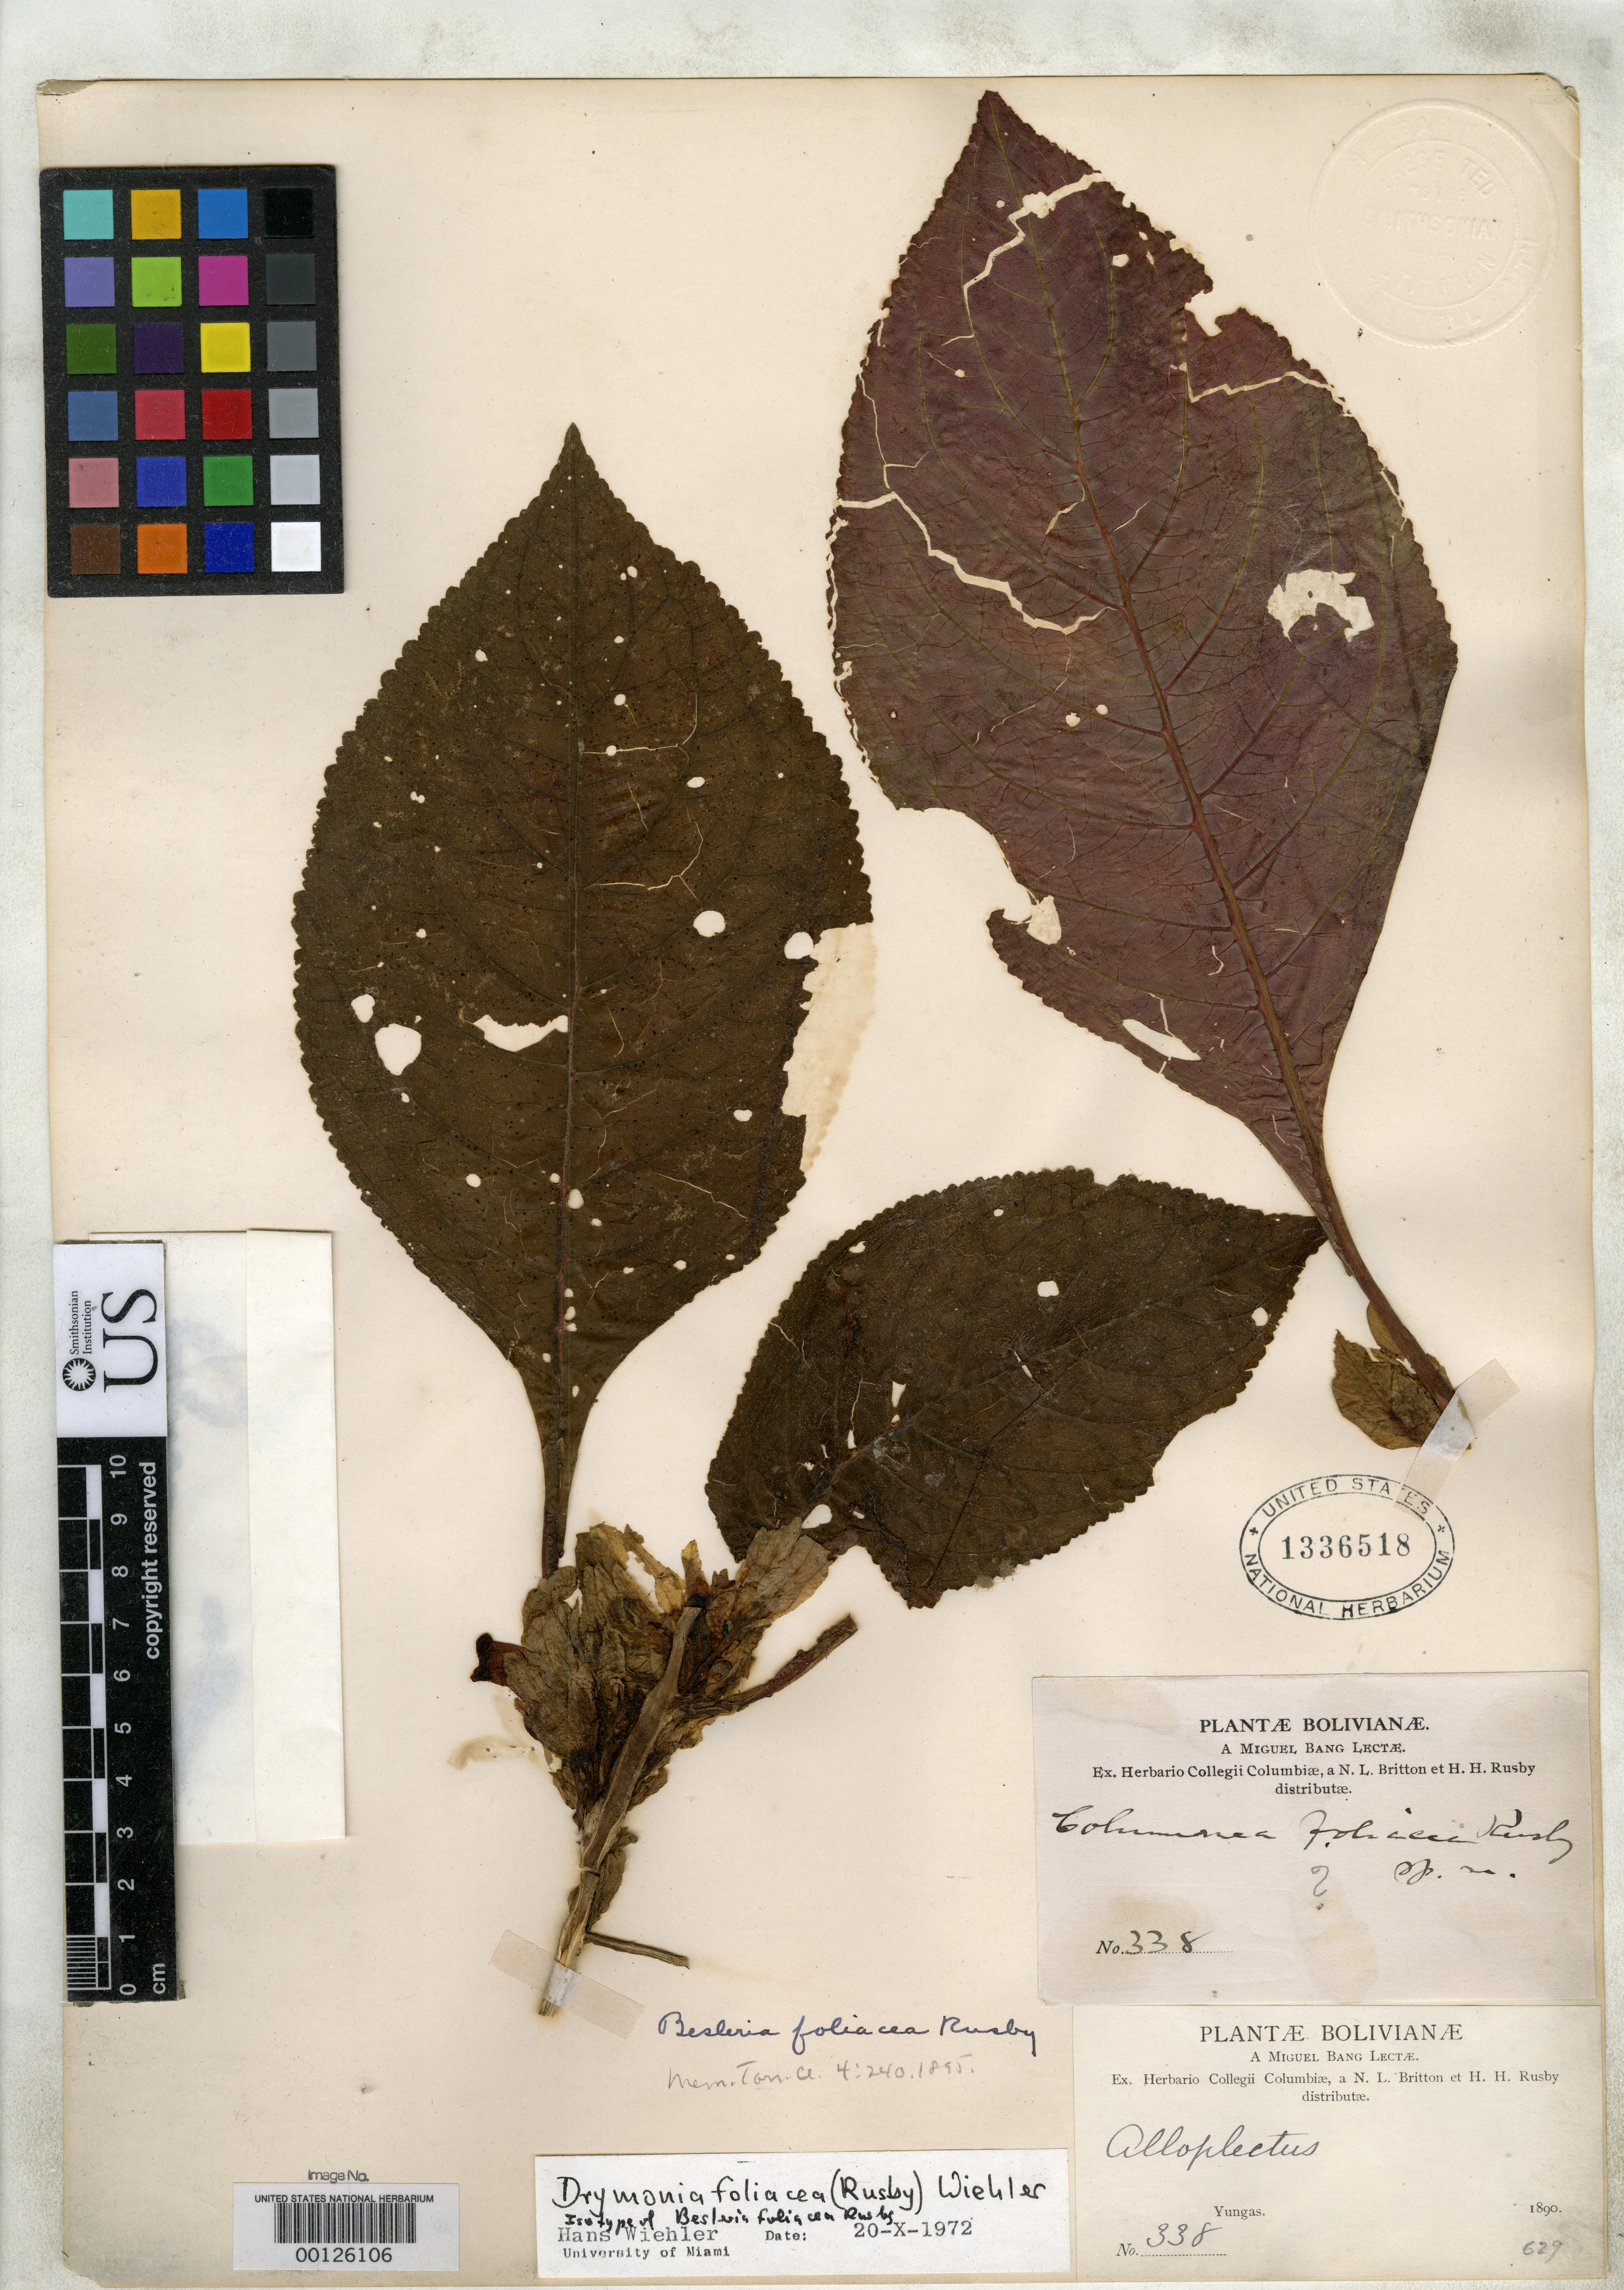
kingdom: Plantae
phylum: Tracheophyta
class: Magnoliopsida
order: Lamiales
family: Gesneriaceae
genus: Besleria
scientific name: Besleria foliacea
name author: Rusby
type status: Isotype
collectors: M. Bang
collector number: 338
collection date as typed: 1890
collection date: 1890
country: Bolivia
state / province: La Paz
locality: Yungas.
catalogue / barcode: US 1336518